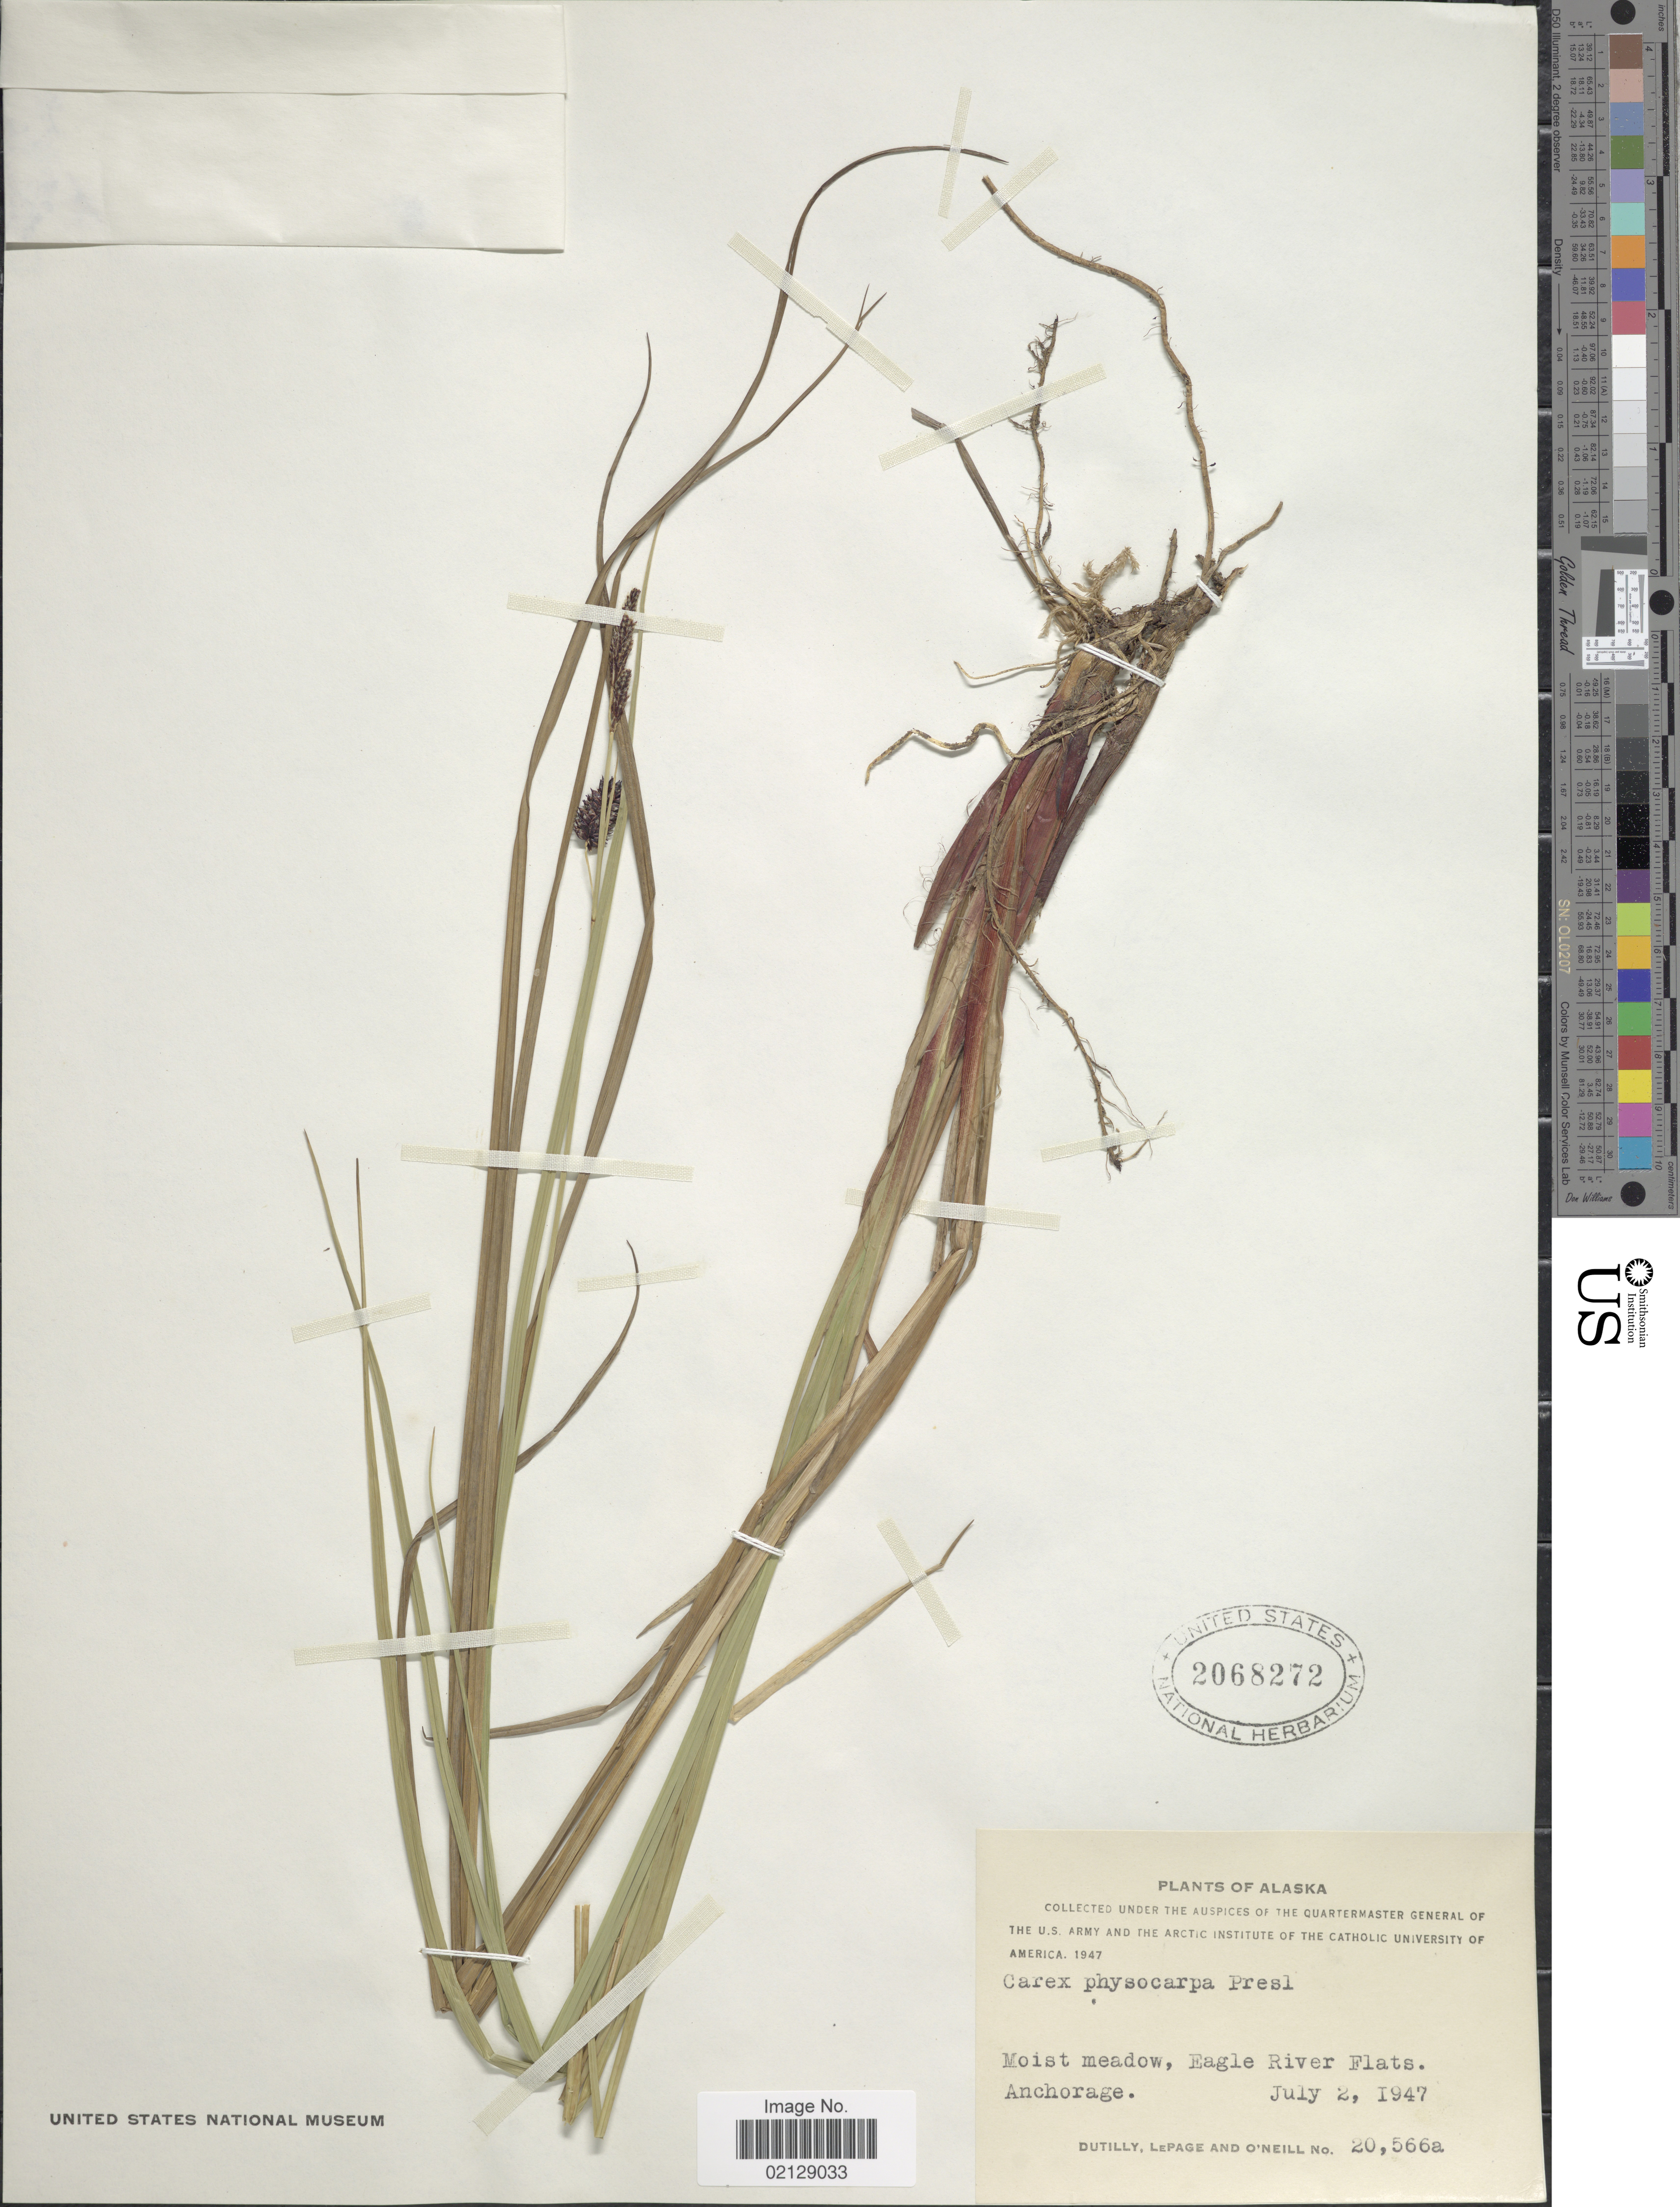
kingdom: Plantae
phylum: Tracheophyta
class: Liliopsida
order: Poales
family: Cyperaceae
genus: Carex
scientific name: Carex saxatilis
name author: L.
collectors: -. Dutilly, -. LePage & O' Neill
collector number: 20566a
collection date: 1947-07-02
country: United States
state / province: Alaska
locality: Moist meadow, Eagle River Flats, Anchorage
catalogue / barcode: US 2068272